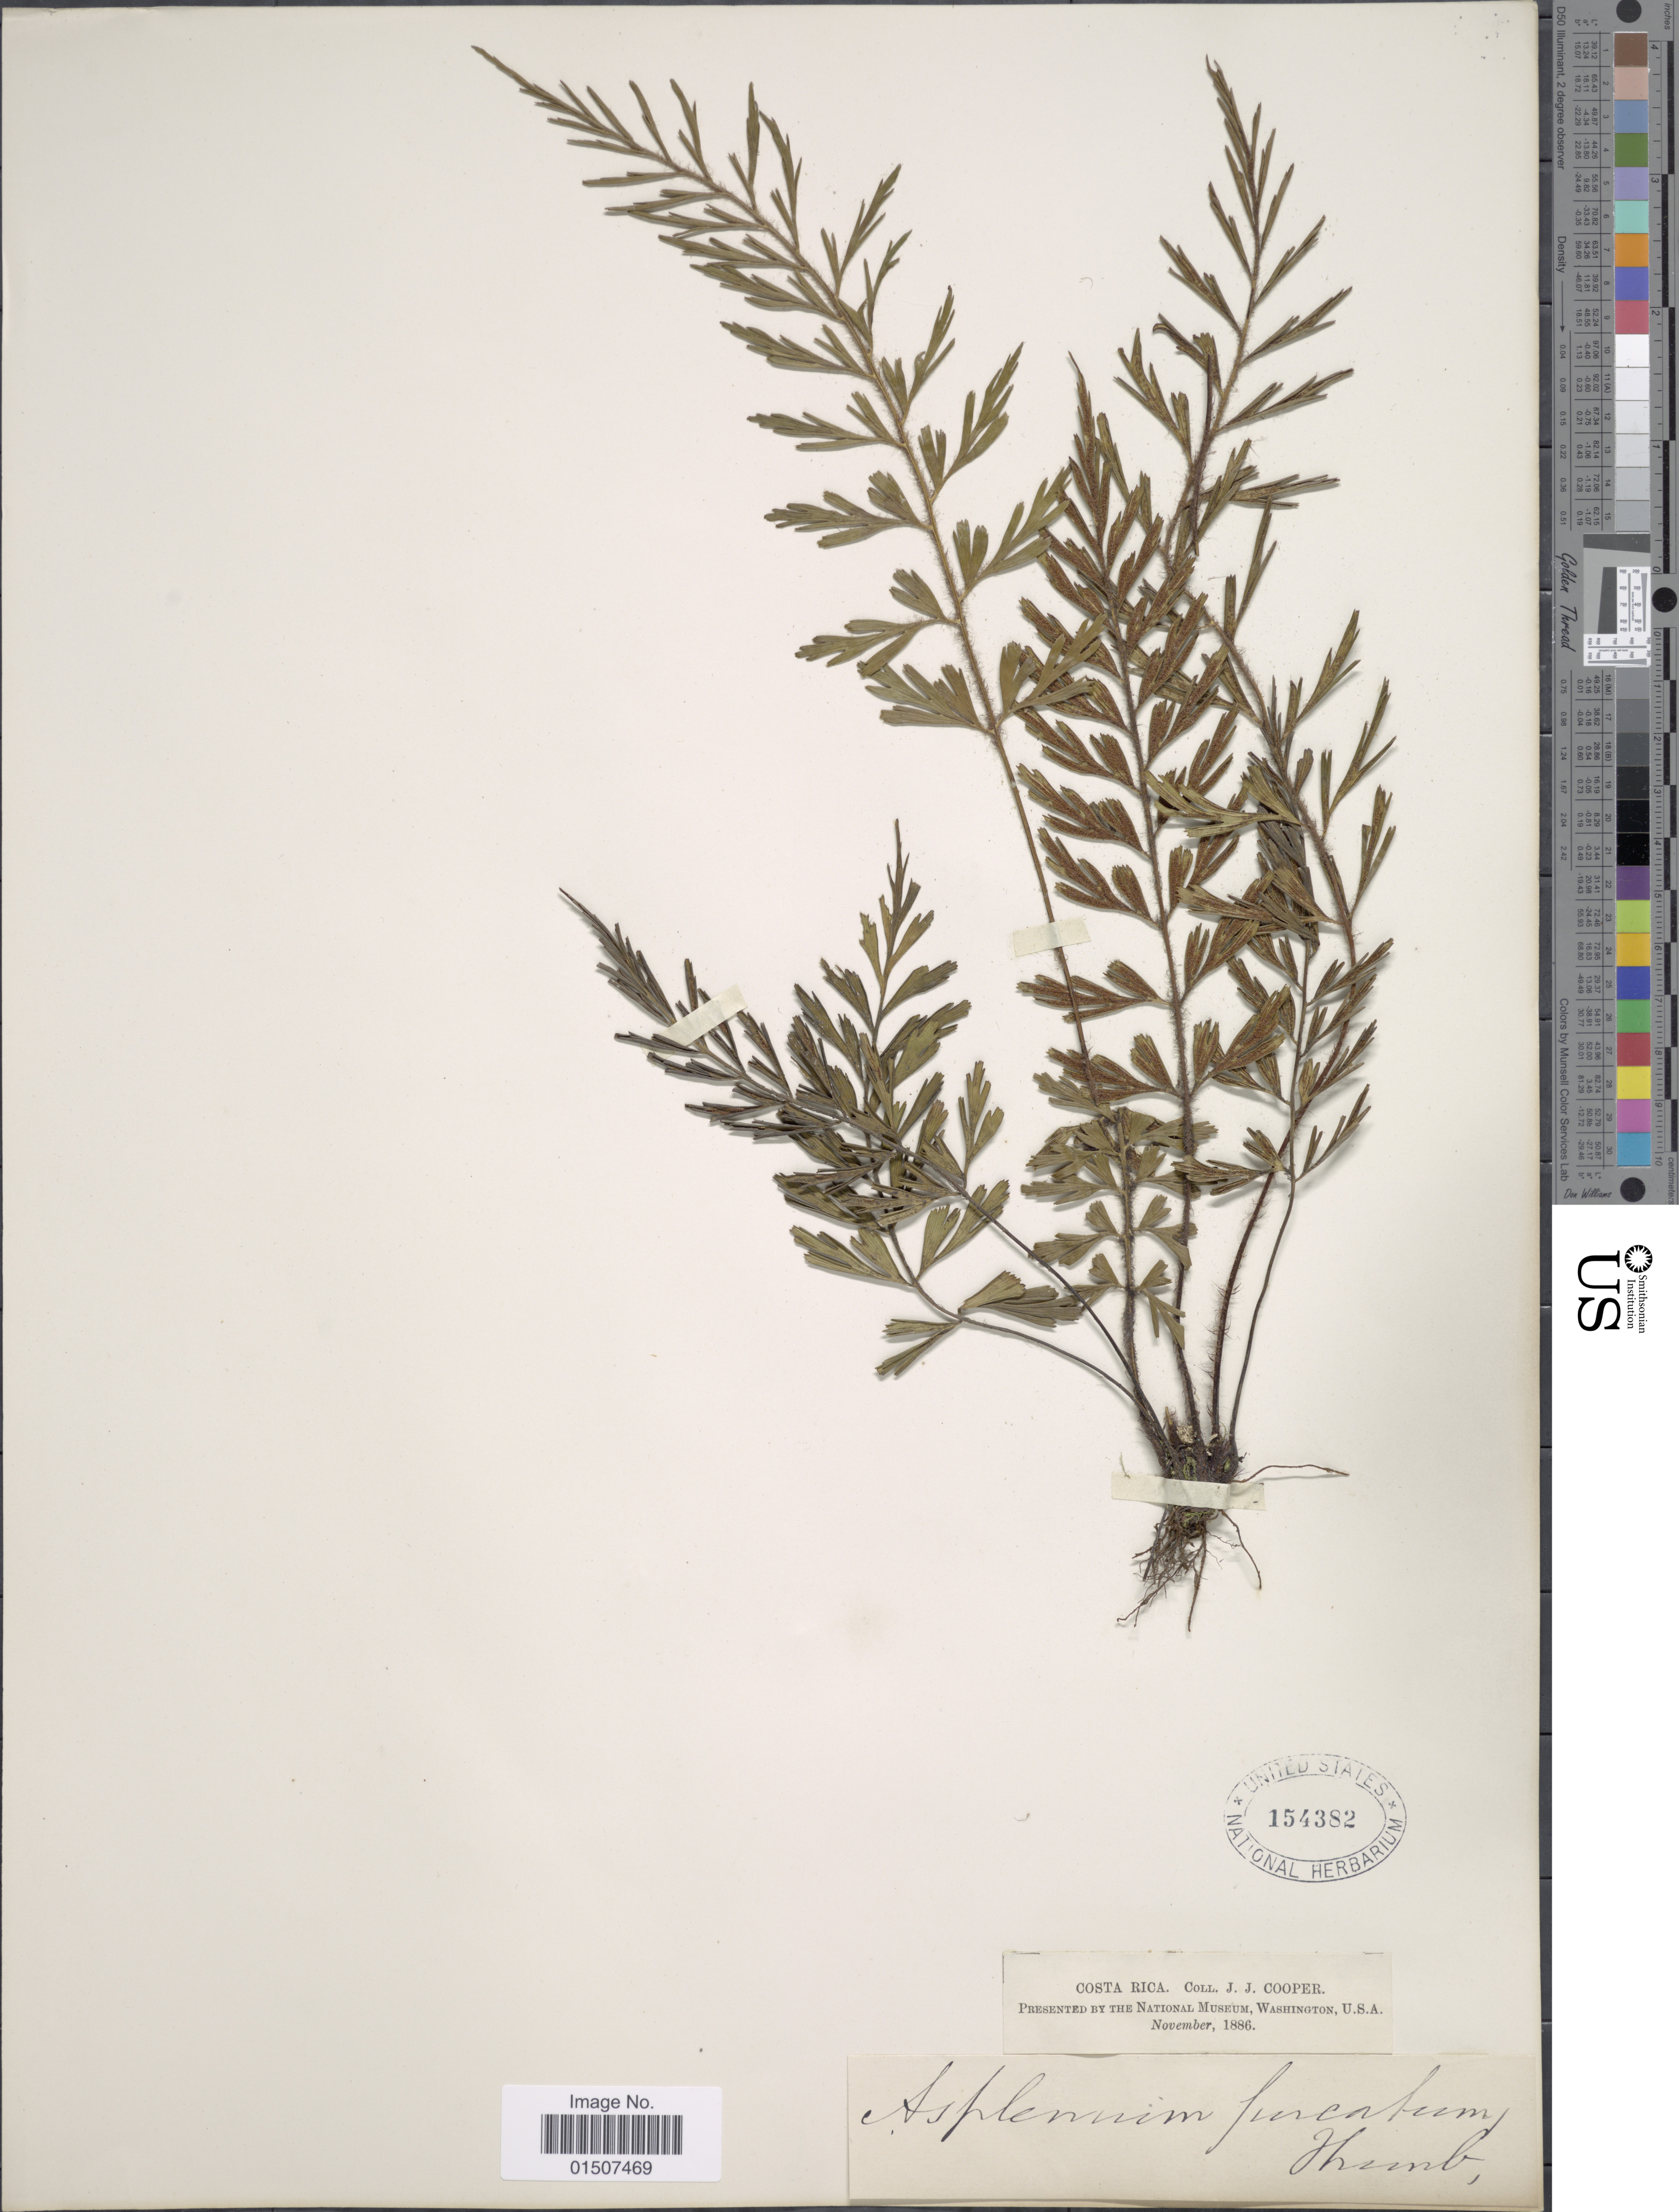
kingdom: Plantae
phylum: Tracheophyta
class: Polypodiopsida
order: Polypodiales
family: Aspleniaceae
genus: Asplenium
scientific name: Asplenium praemorsum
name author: Sw.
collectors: J. J. Cooper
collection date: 1886-11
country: Costa Rica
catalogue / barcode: US 154382